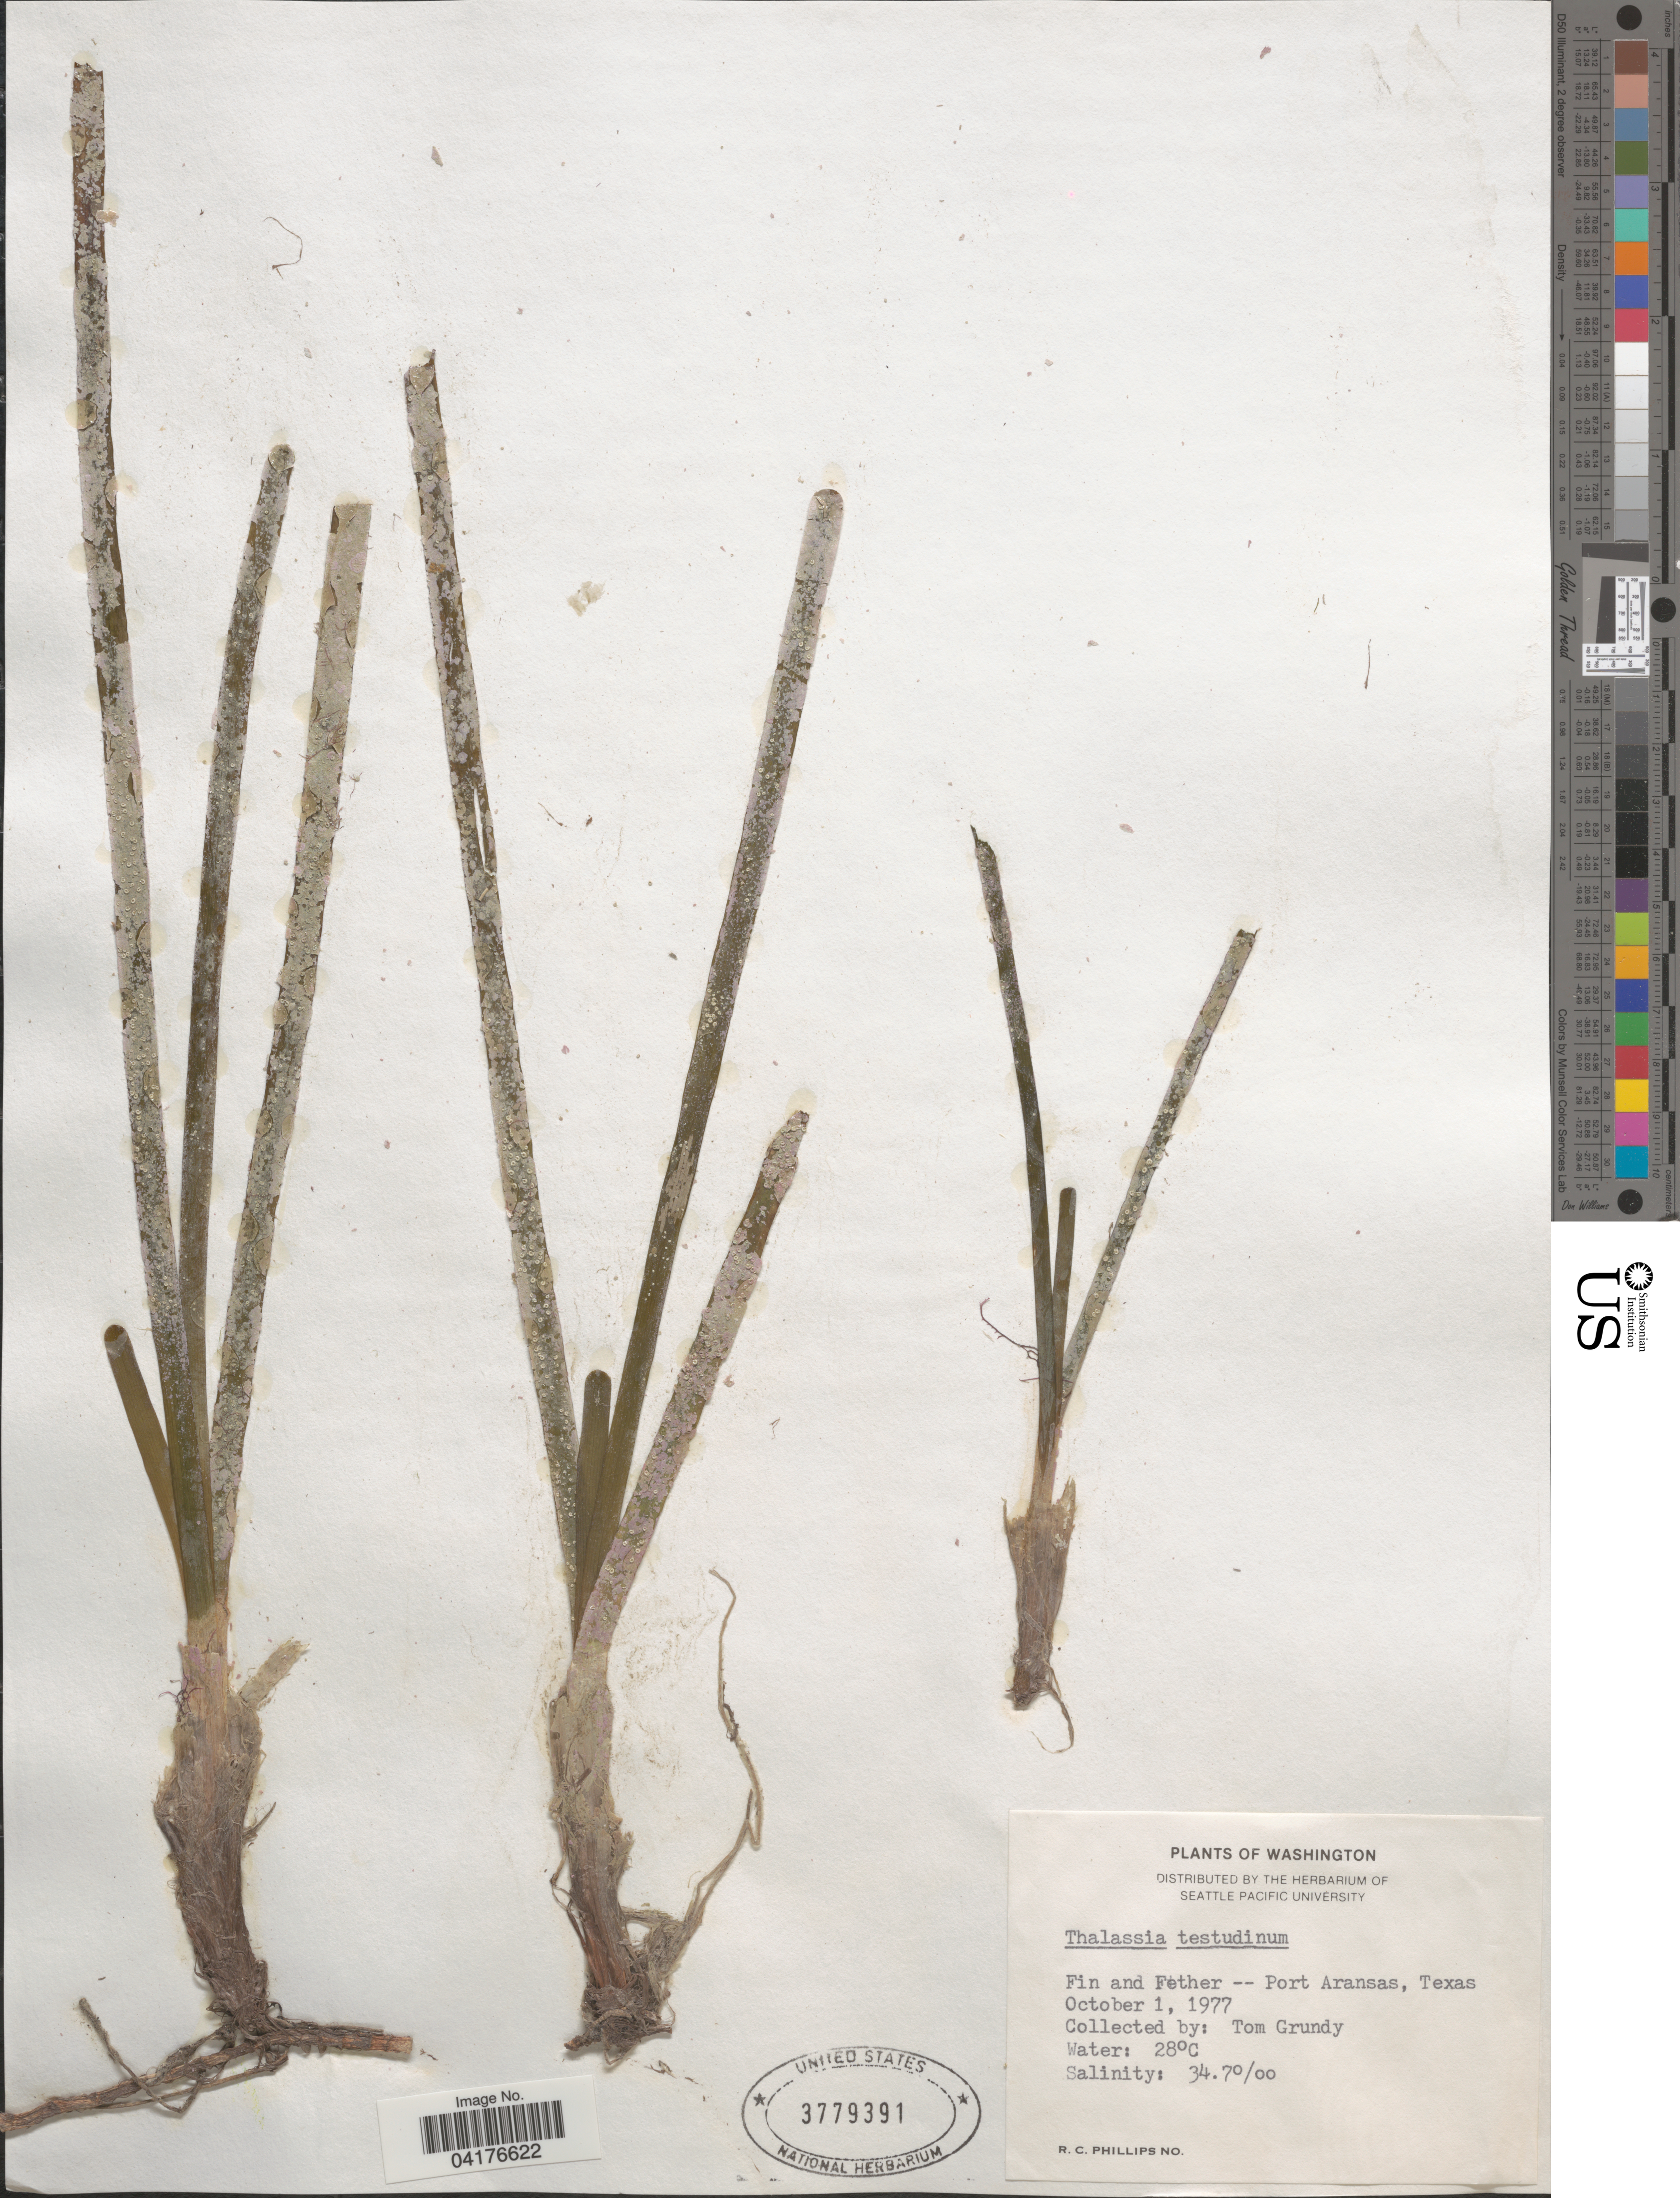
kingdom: Plantae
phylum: Tracheophyta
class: Liliopsida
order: Alismatales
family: Hydrocharitaceae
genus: Thalassia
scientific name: Thalassia testudinum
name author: Banks & Sol. ex K.D. Koenig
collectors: T. Grundy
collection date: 1977-10-01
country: United States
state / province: Texas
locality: Fin and Fether -- Port Aransas.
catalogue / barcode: US 3779391